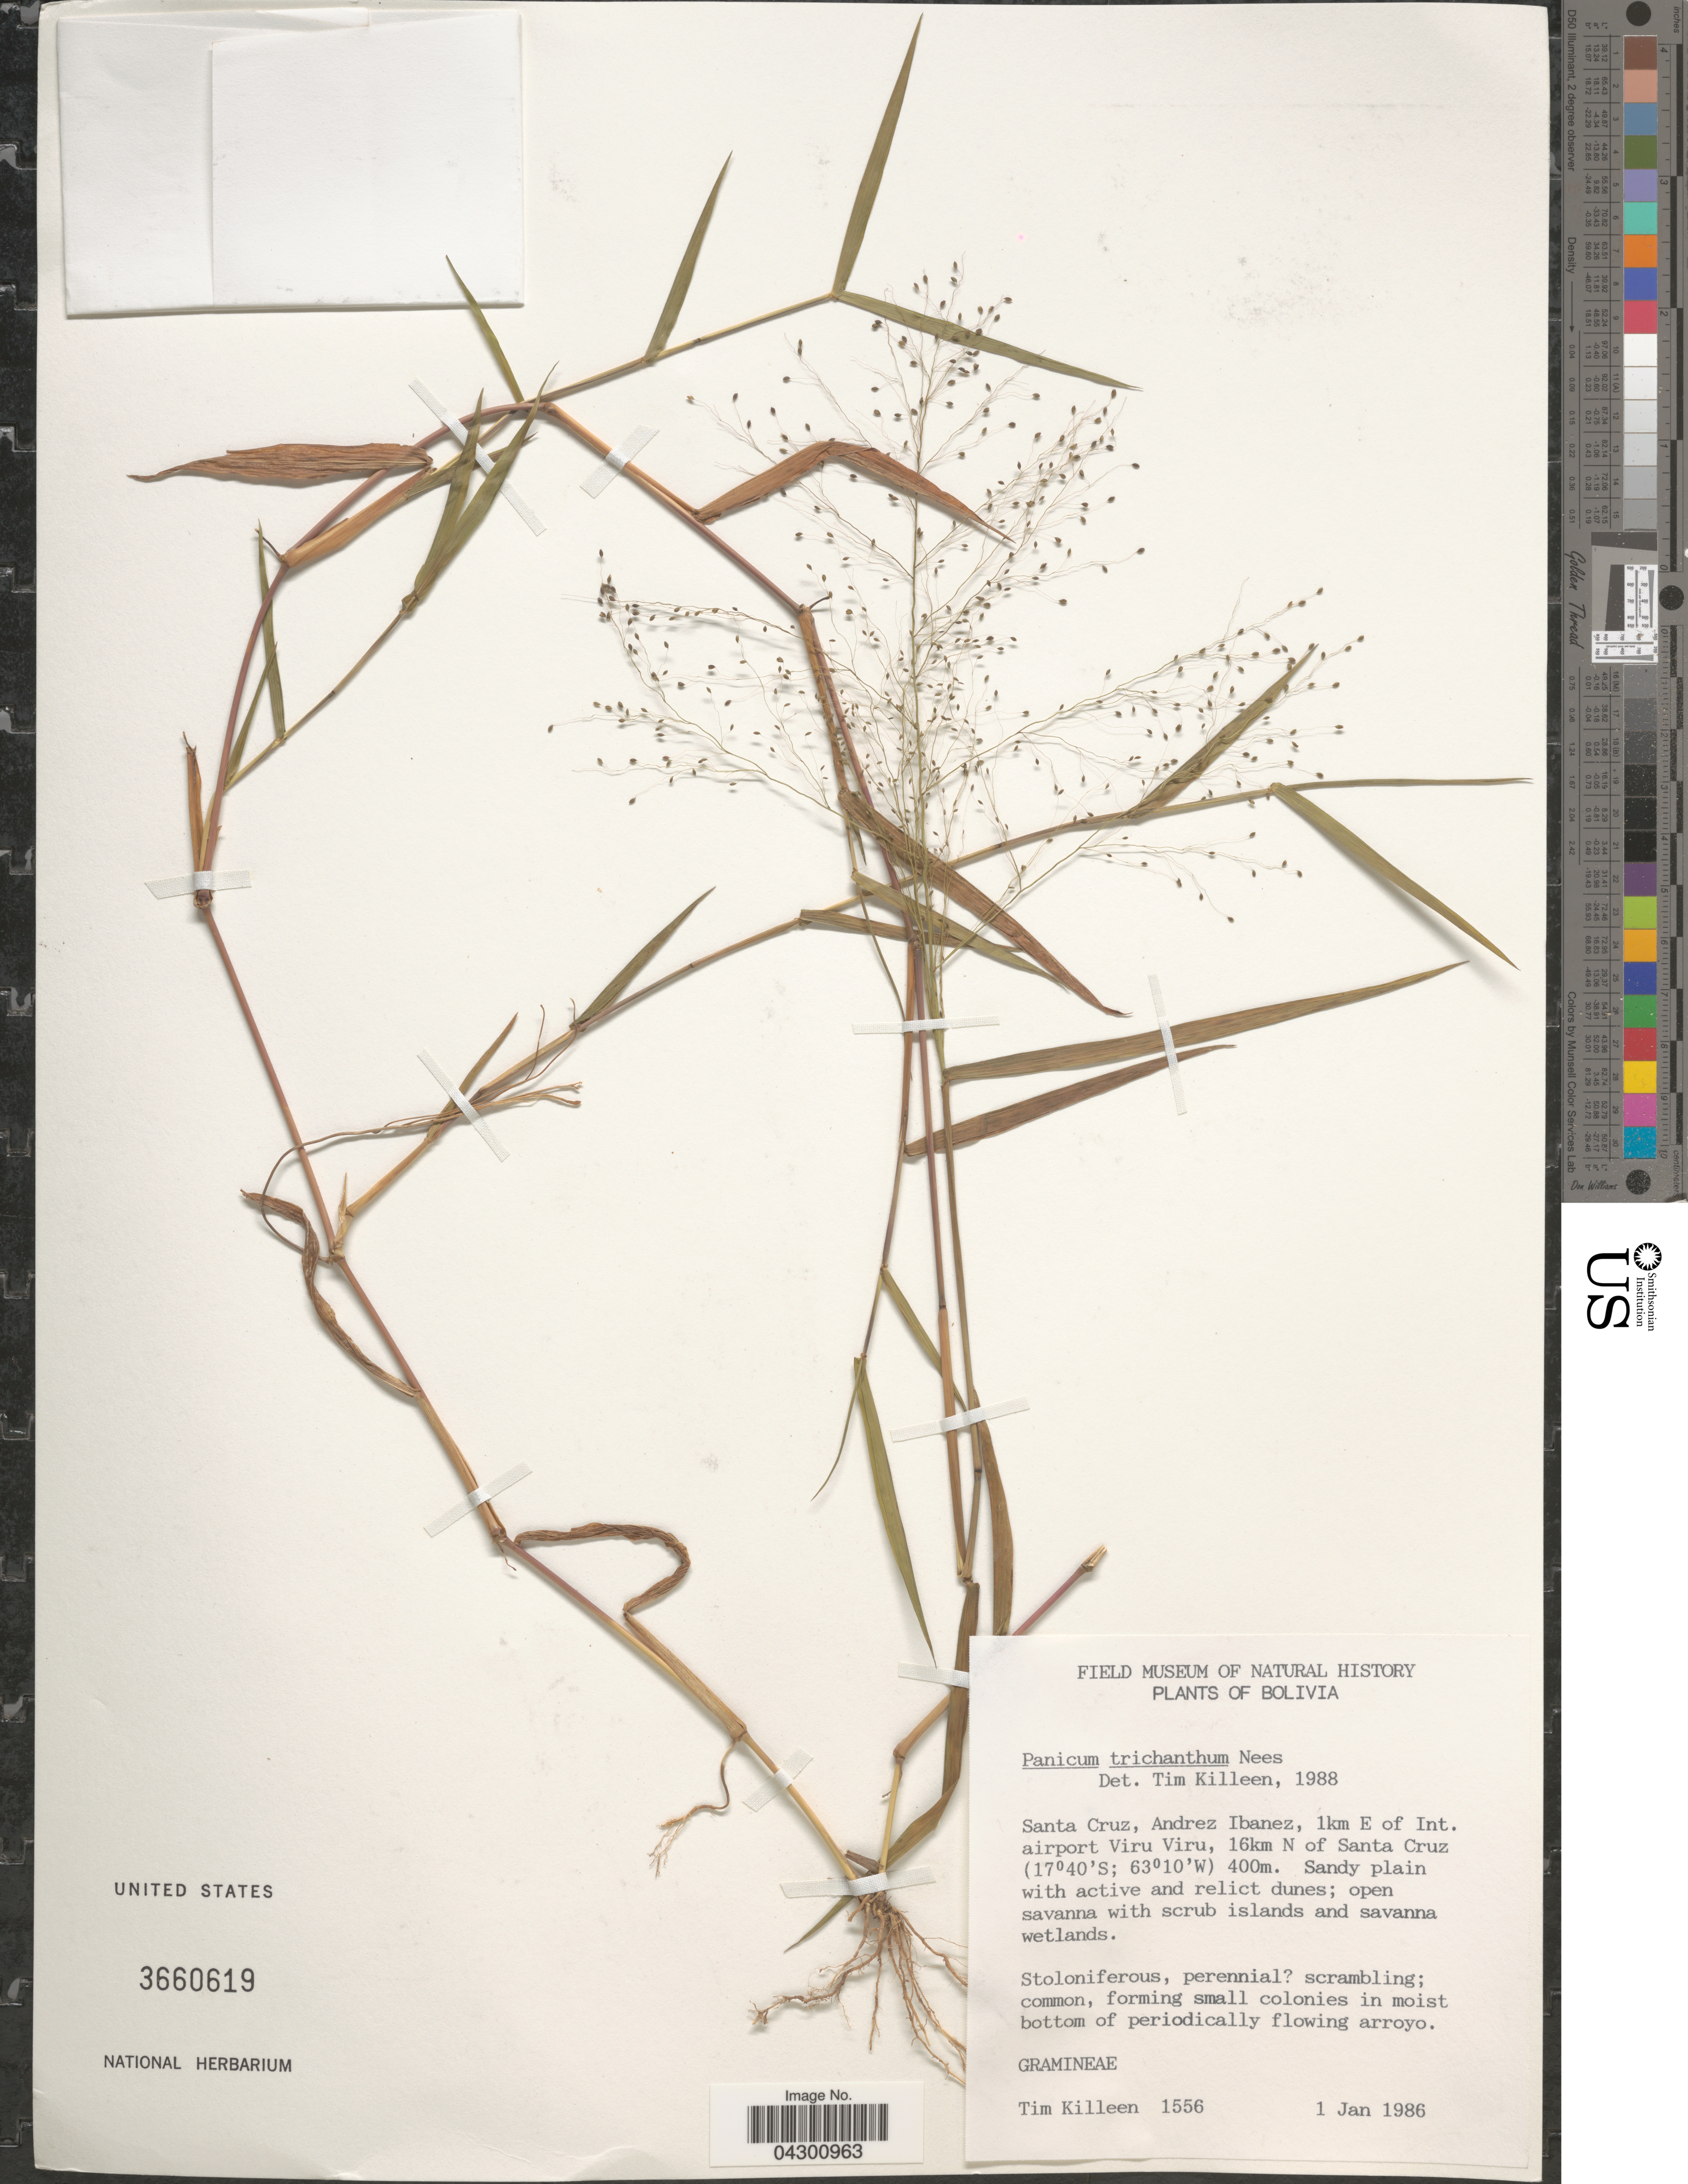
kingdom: Plantae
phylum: Tracheophyta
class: Liliopsida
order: Poales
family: Poaceae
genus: Panicum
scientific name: Panicum trichanthum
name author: Nees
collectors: T. J. Killeen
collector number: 1556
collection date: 1986-01-01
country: Bolivia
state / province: Santa Cruz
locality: Andrez Ibanez, 1km E of Int. airport Viru Viru, 16km N of Santa Cruz.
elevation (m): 400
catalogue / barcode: US 3660619